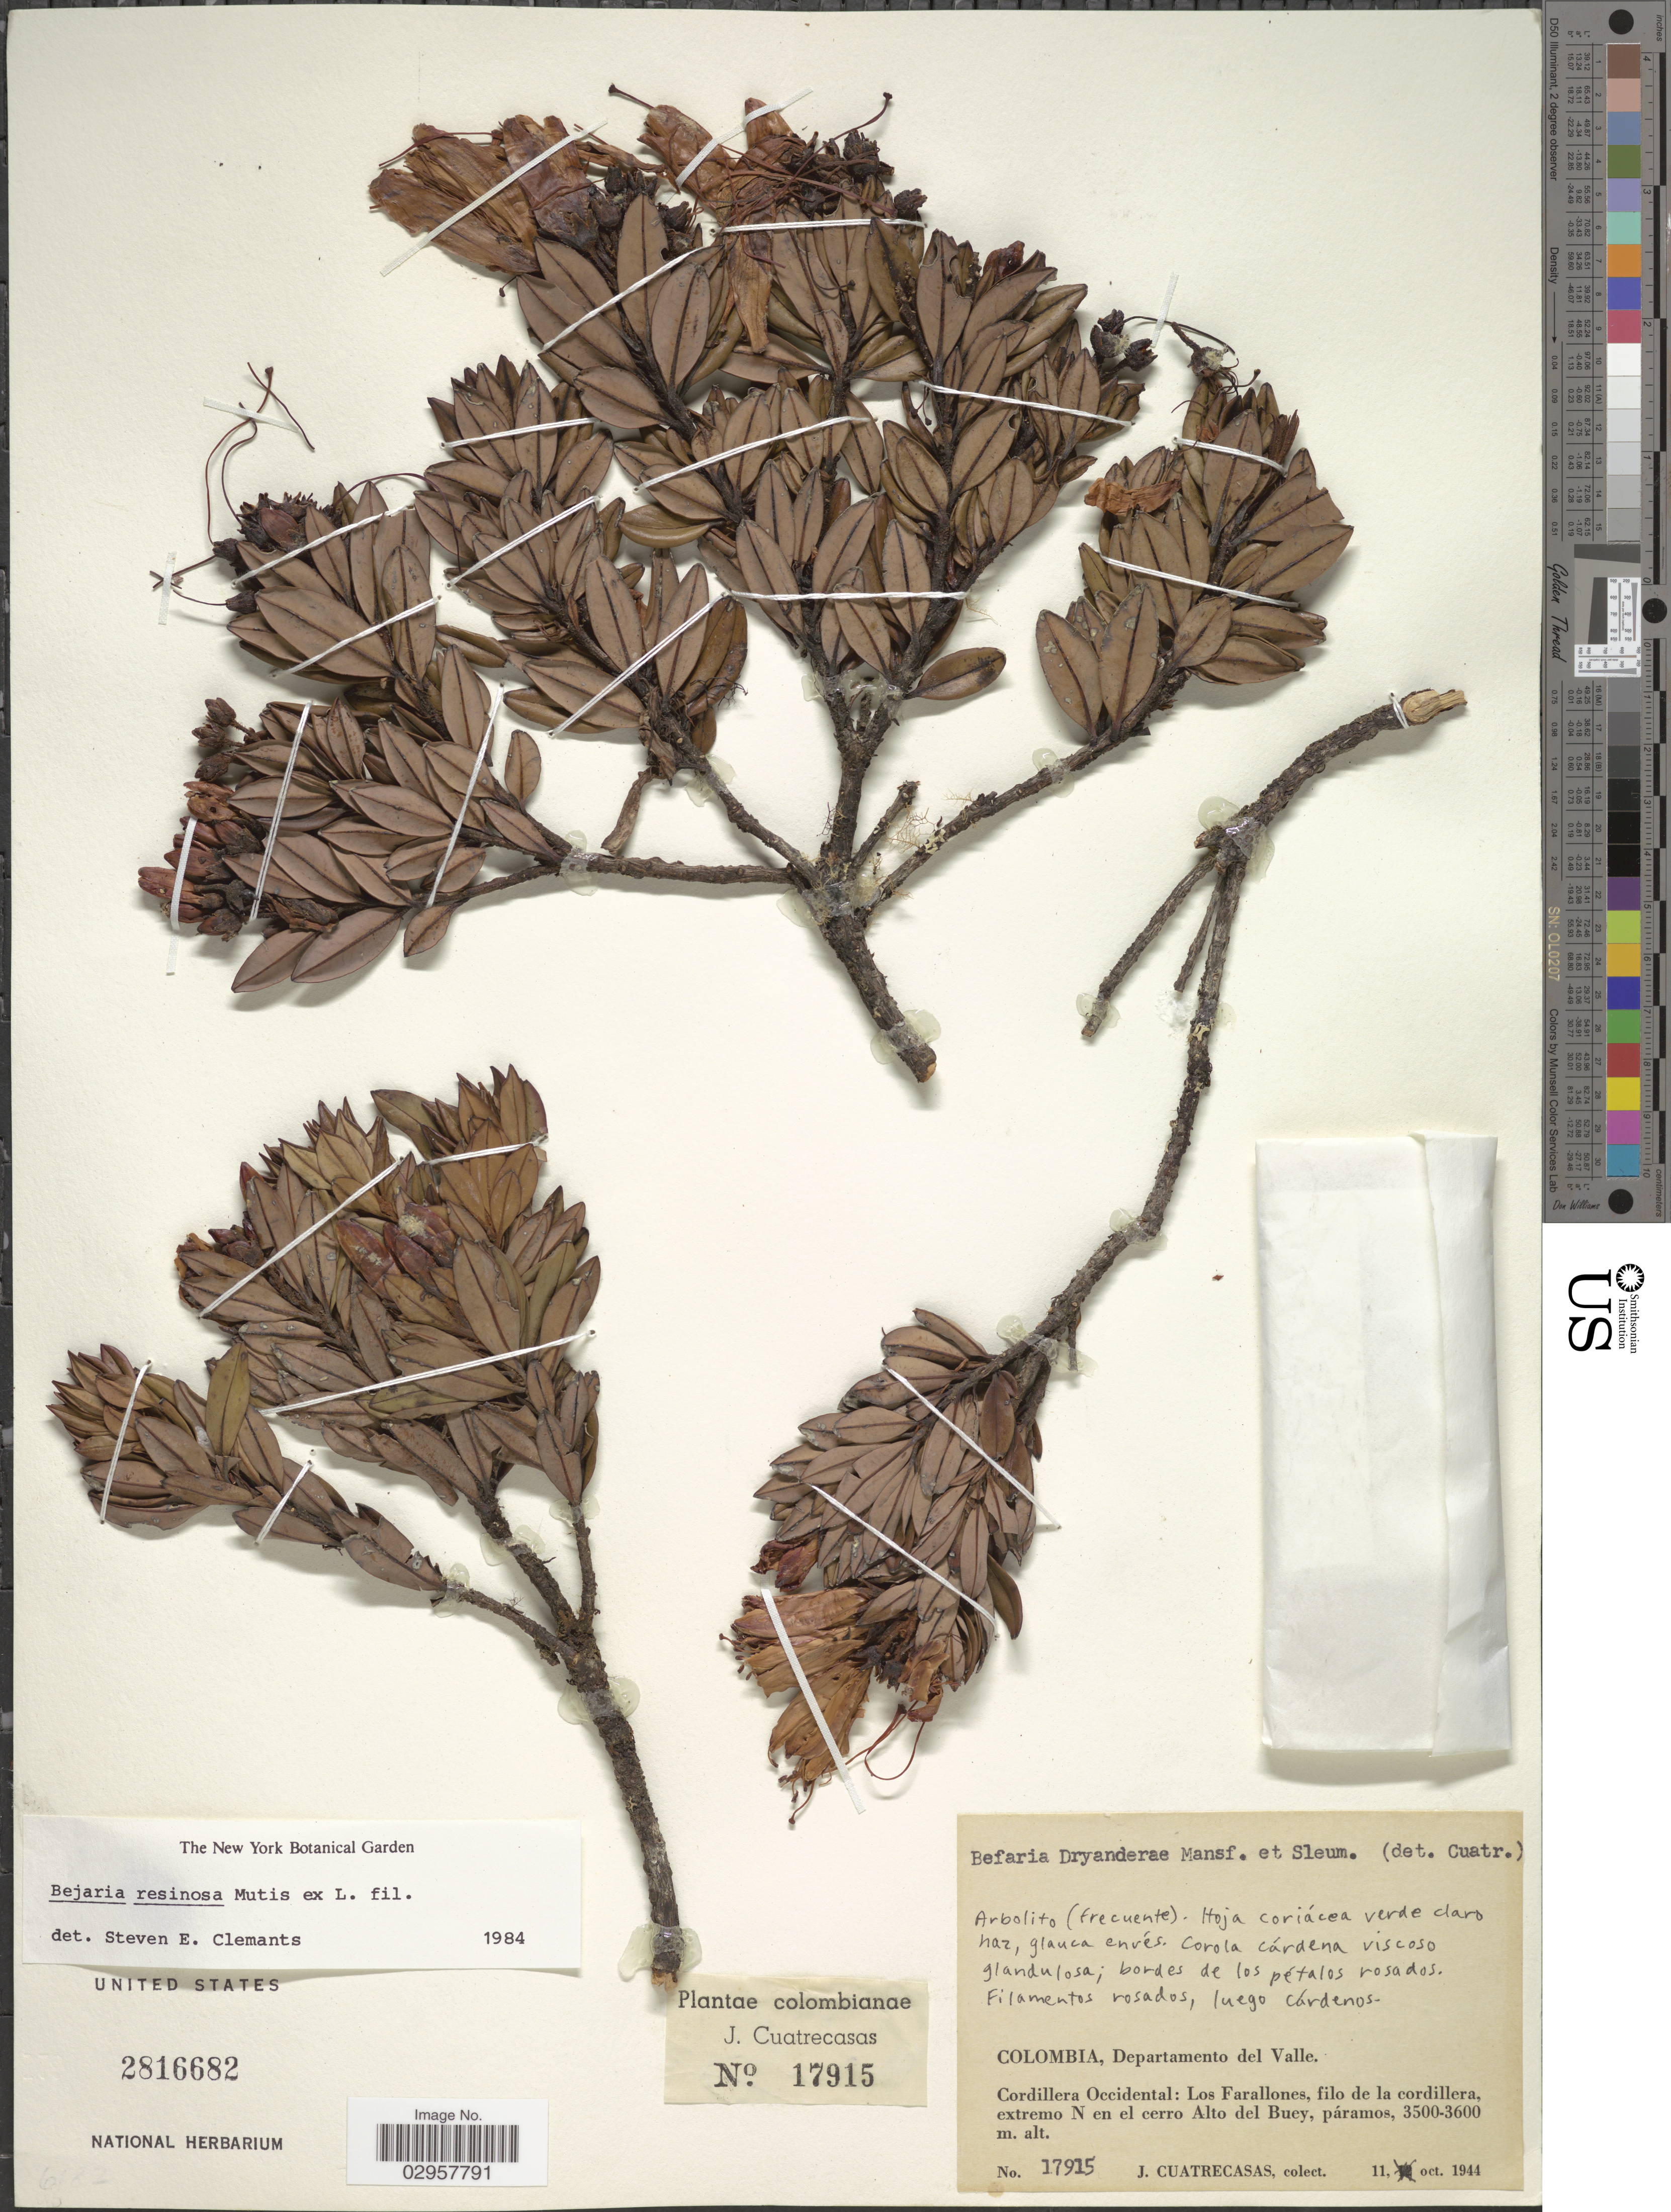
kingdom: Plantae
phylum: Tracheophyta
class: Magnoliopsida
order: Ericales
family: Ericaceae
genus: Befaria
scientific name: Befaria resinosa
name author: Mutis ex L. f.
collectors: J. Cuatrecasas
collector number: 17915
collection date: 1944-10-11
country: Colombia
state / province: Valle del Cauca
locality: Departamento del Valle. Cordillera Occidental: Los Farallones, filo de la cordillera, extemo N en el cerro Alto del Buey.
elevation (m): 3500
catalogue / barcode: US 2816682